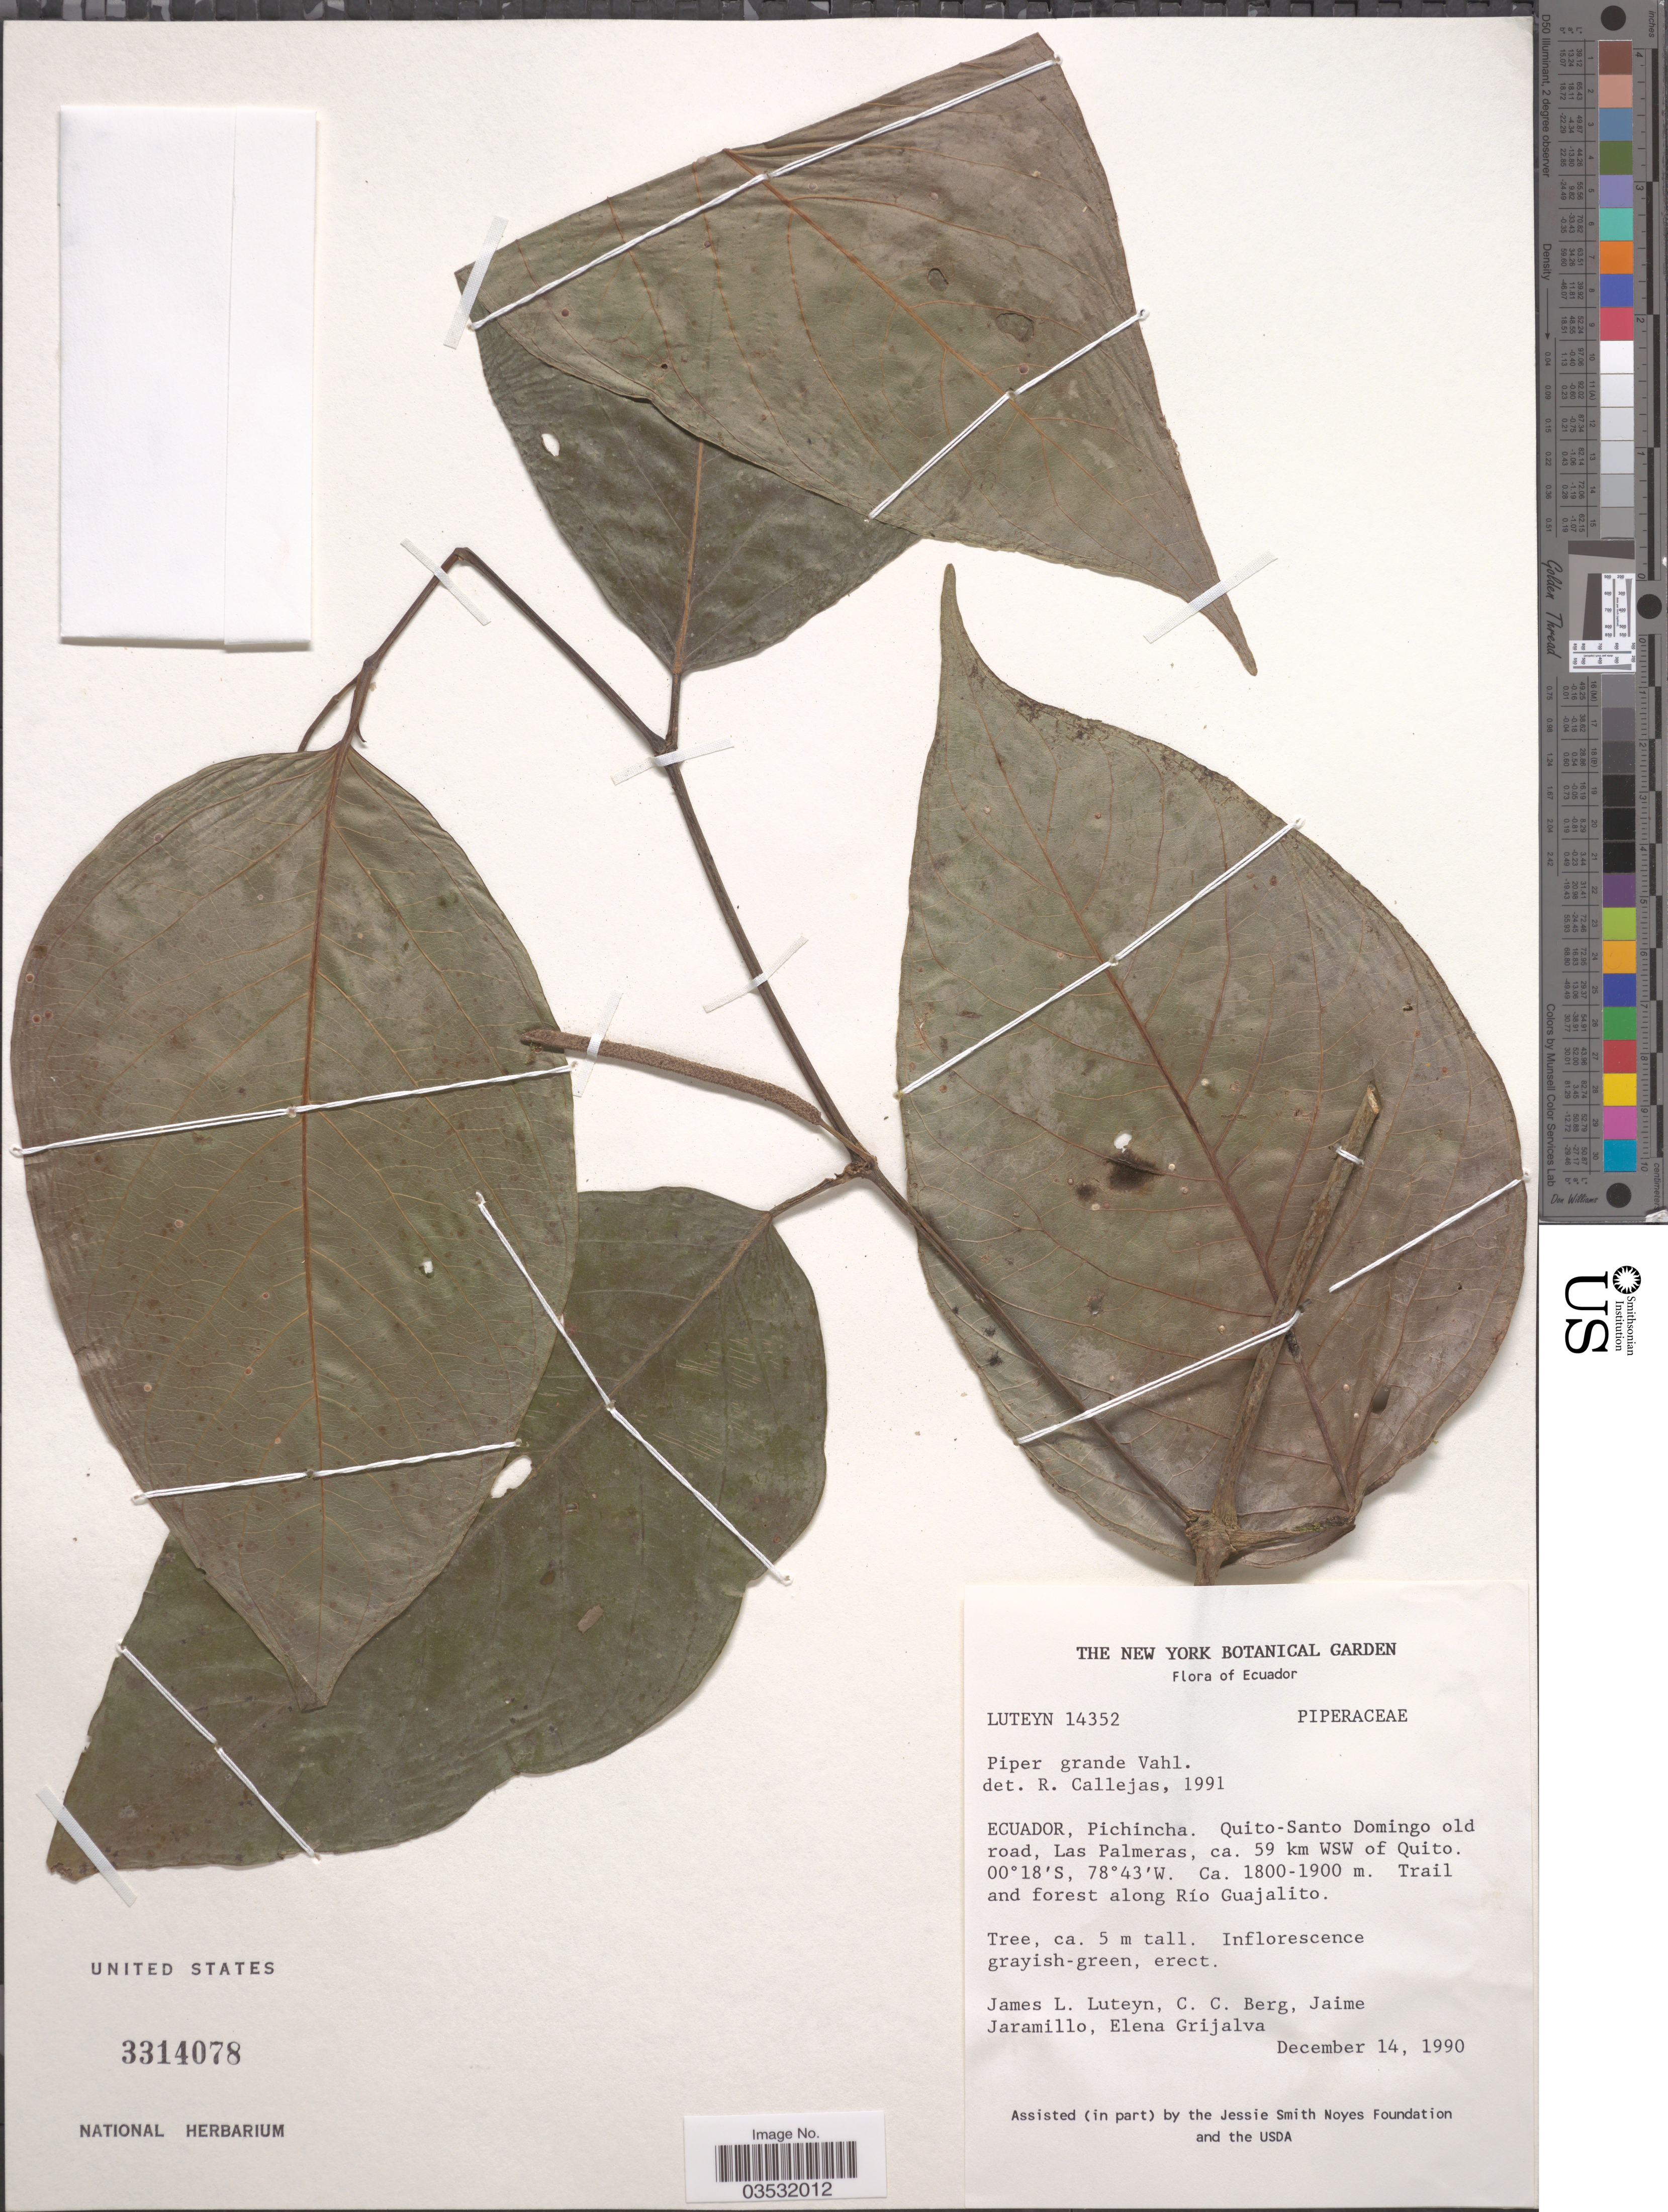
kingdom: Plantae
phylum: Tracheophyta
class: Magnoliopsida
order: Piperales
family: Piperaceae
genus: Piper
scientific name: Piper grande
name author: Vahl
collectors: J. L. Luteyn, C. C. Berg, J. Jaramillo & E. Grijalva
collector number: LUTEYN14352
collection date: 1990-12-14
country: Ecuador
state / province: Pichincha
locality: Quito-Santo Domingo old road, Las Palmeras, ca. 59 km WSW of Quito. Trail and forest along Río Guajalito.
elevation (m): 1800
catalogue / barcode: US 3314078